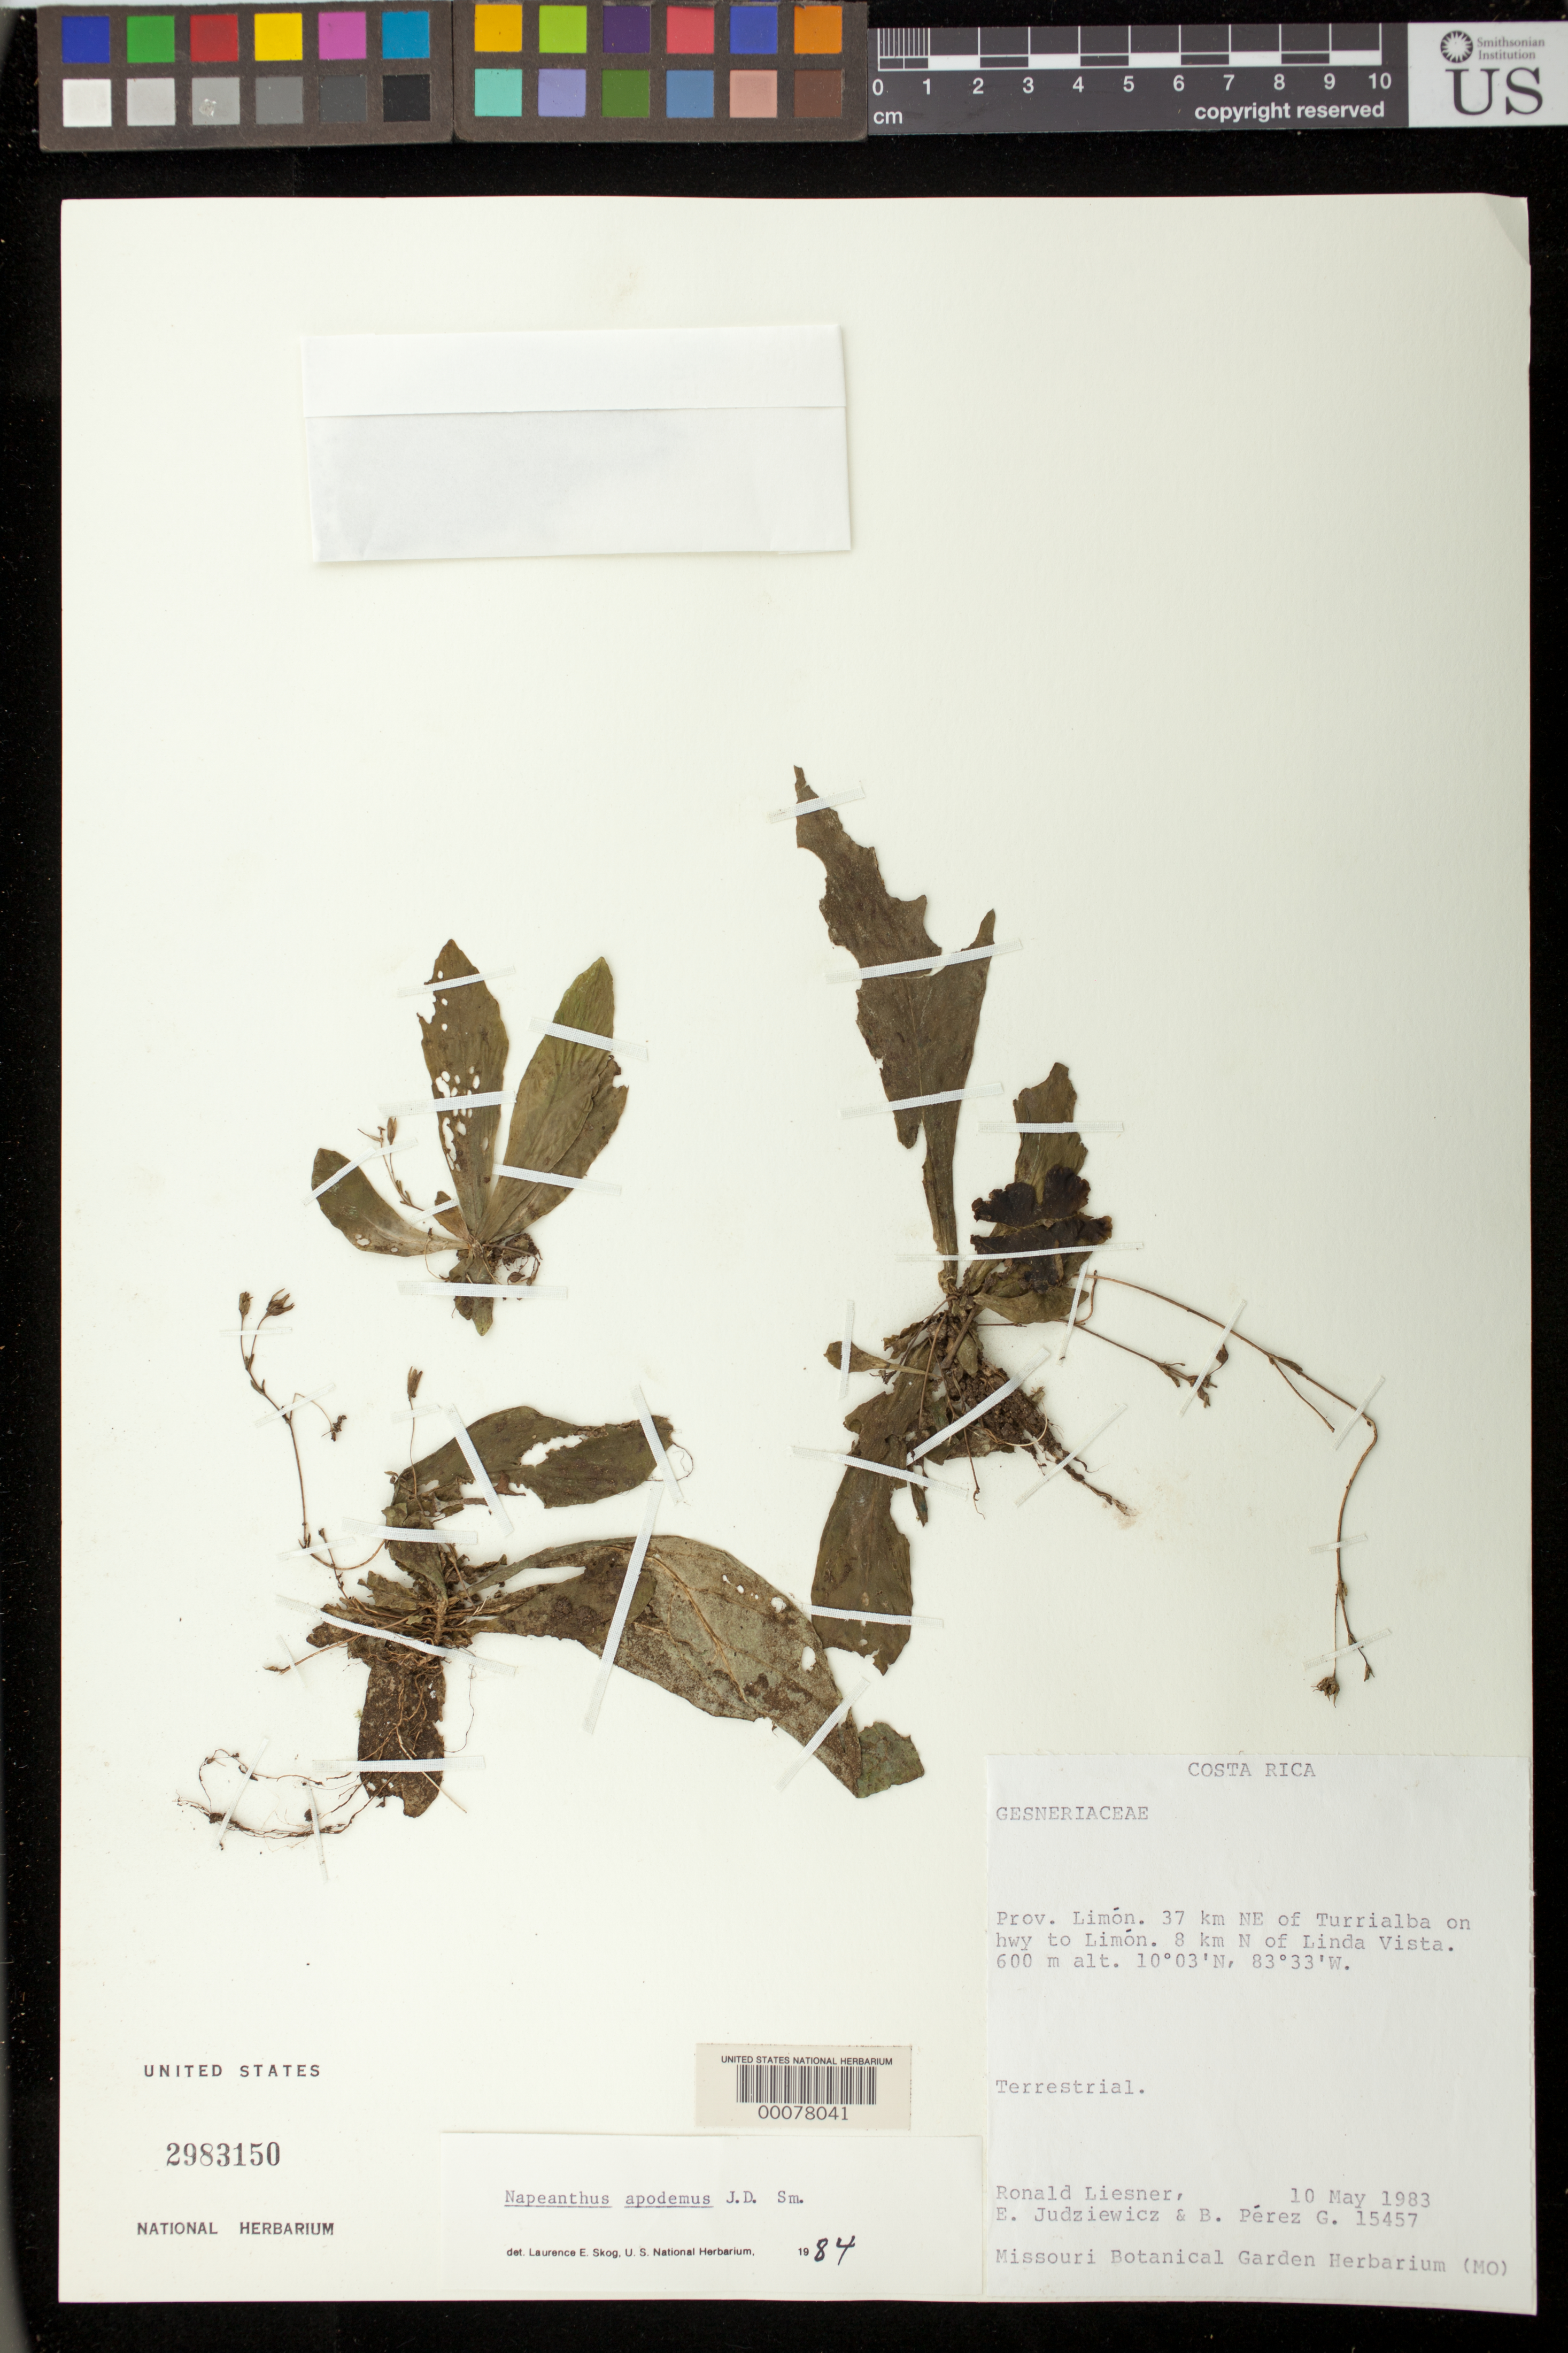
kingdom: Plantae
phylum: Tracheophyta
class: Magnoliopsida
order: Lamiales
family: Gesneriaceae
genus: Napeanthus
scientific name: Napeanthus apodemus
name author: Donn. Sm.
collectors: R. L. Liesner, E. J. Judziewicz & B. Perez G.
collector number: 15457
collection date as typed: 10 May 1983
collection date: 1983-05-10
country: Costa Rica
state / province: Limón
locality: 37 km NE of Turrialba on hwy to Limon, 8 km N of Linda Vista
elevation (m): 600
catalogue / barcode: US 2983150